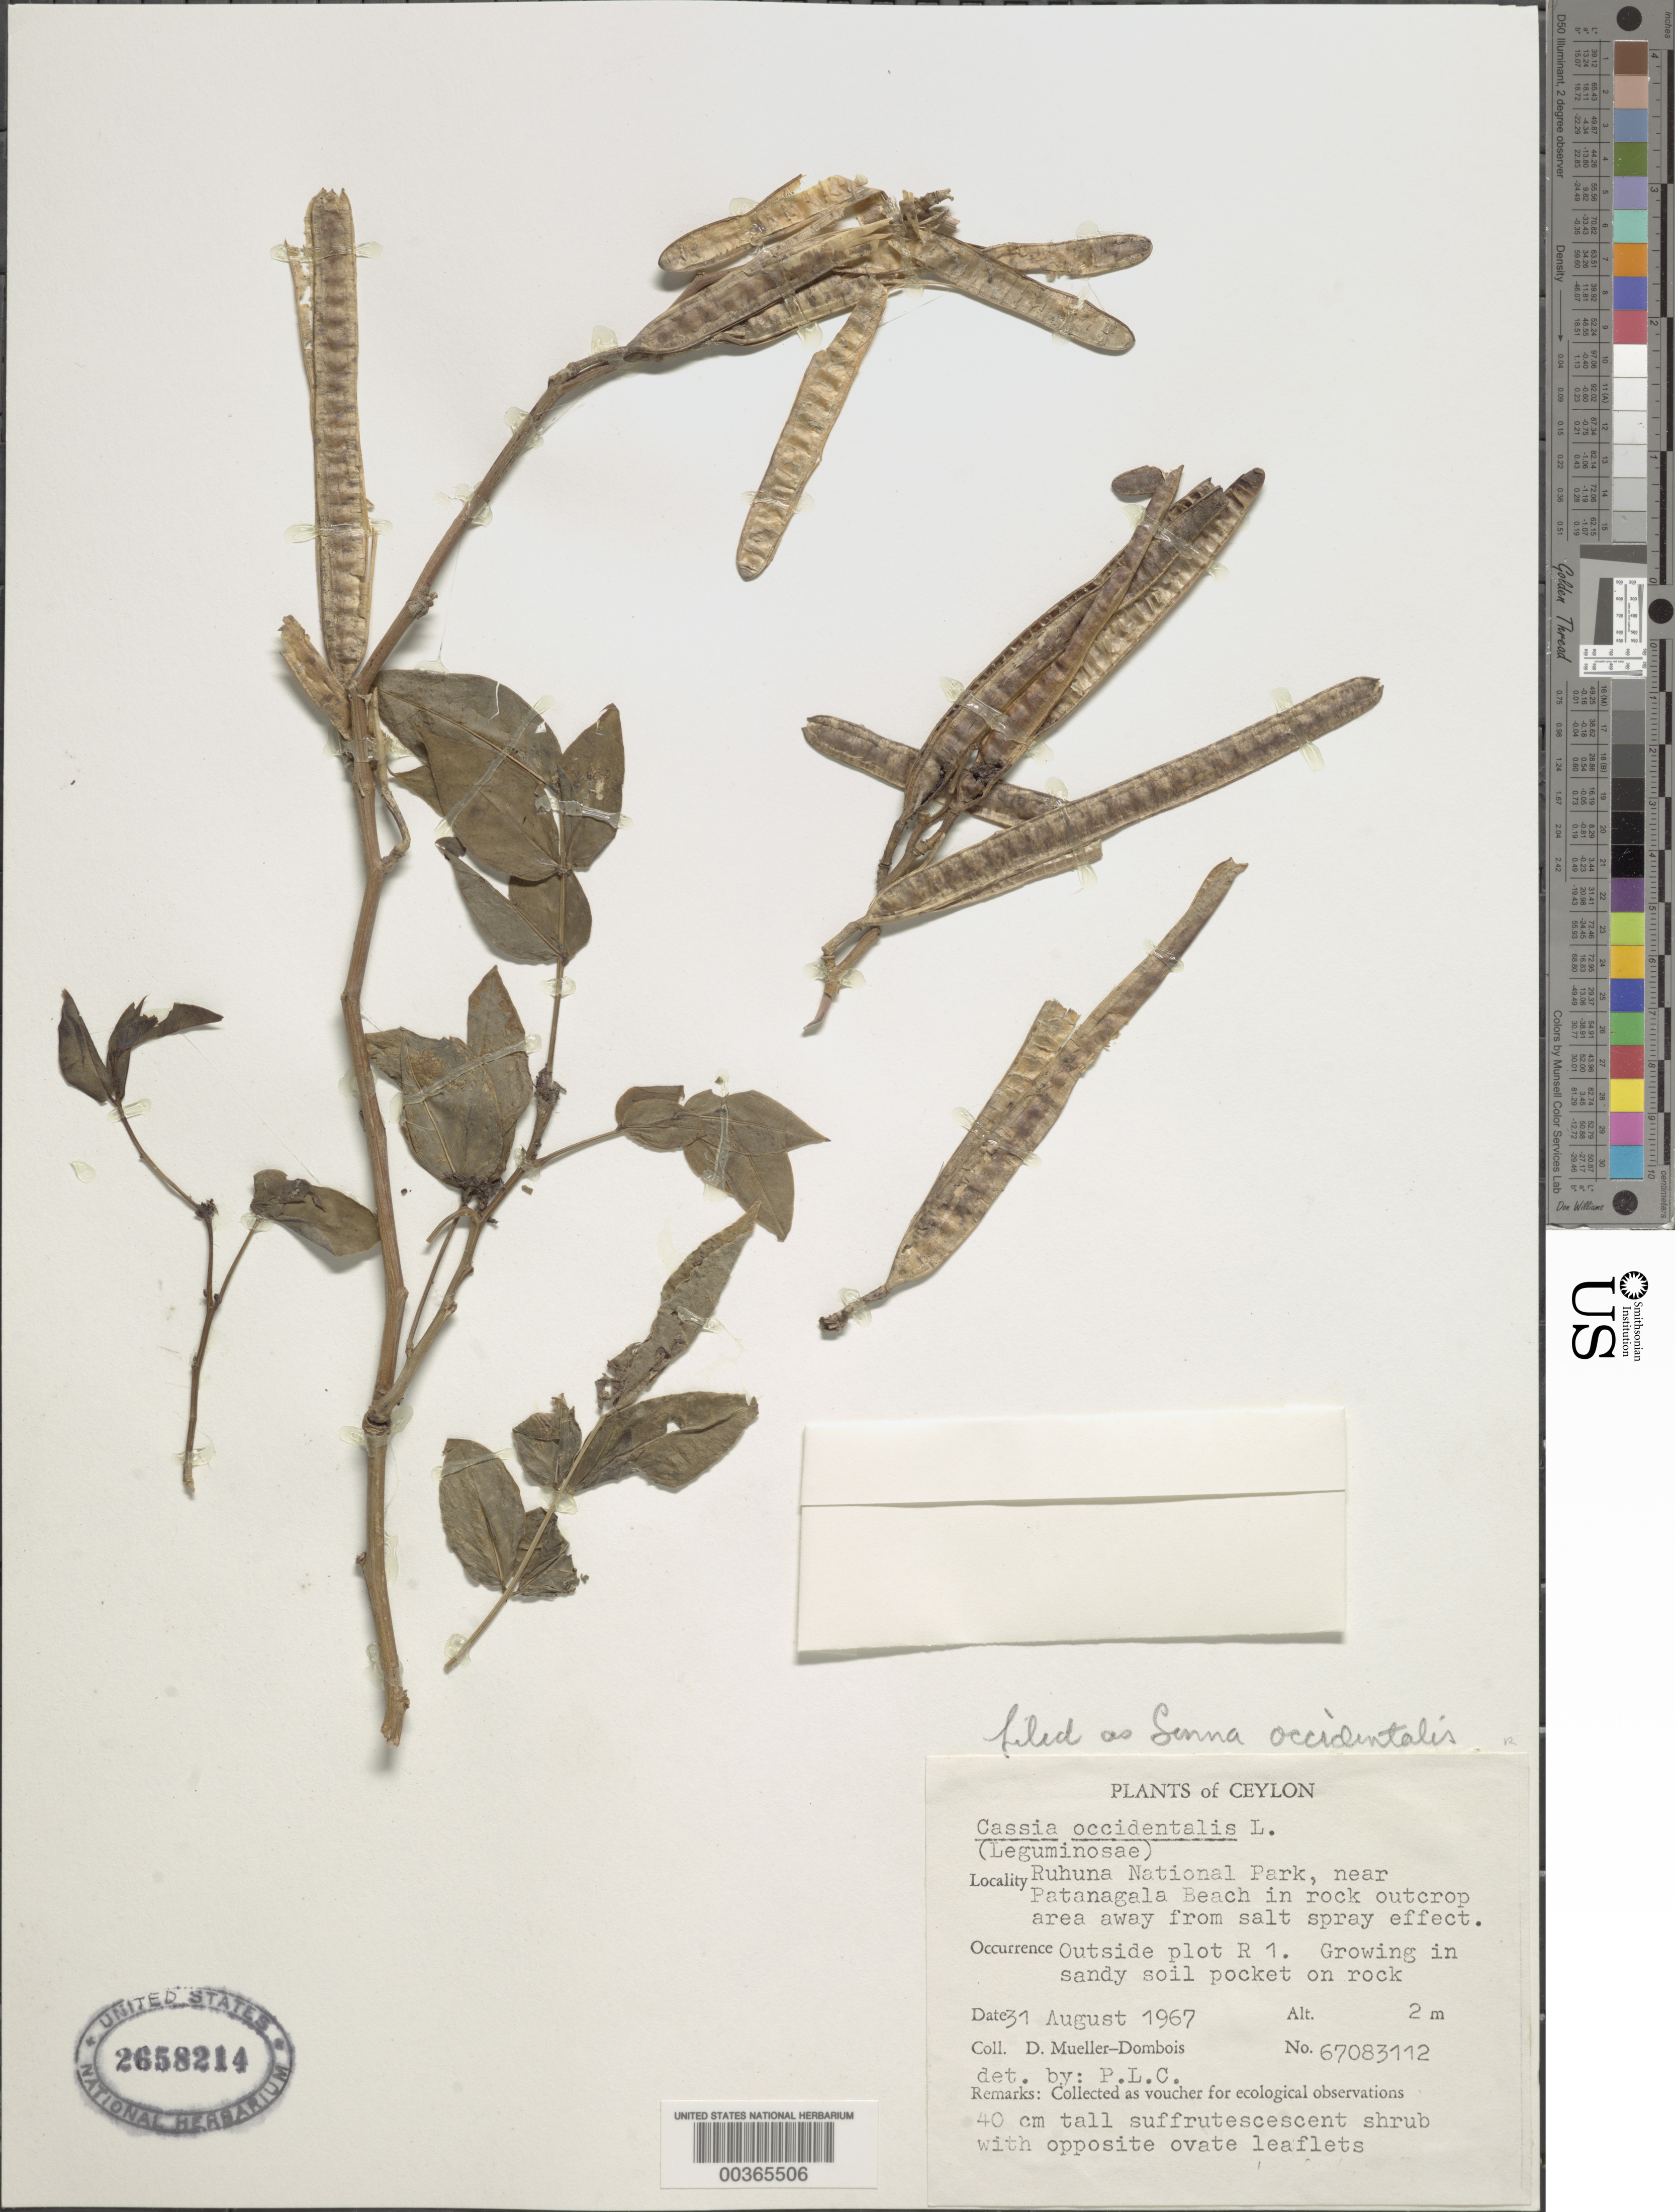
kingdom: Plantae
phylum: Tracheophyta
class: Magnoliopsida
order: Fabales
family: Fabaceae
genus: Senna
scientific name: Senna occidentalis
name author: (L.) Link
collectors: D. Mueller-Dombois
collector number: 67083112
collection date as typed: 31 Aug 1967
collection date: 1967-08-31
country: Sri Lanka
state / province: Southern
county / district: Hambantota Dist.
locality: Ruhuna nat'l park, near patanagala beach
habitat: Sandy soil pocket on rock; in rock outcrop area away from salt spray effect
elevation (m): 2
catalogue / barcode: US 2658214